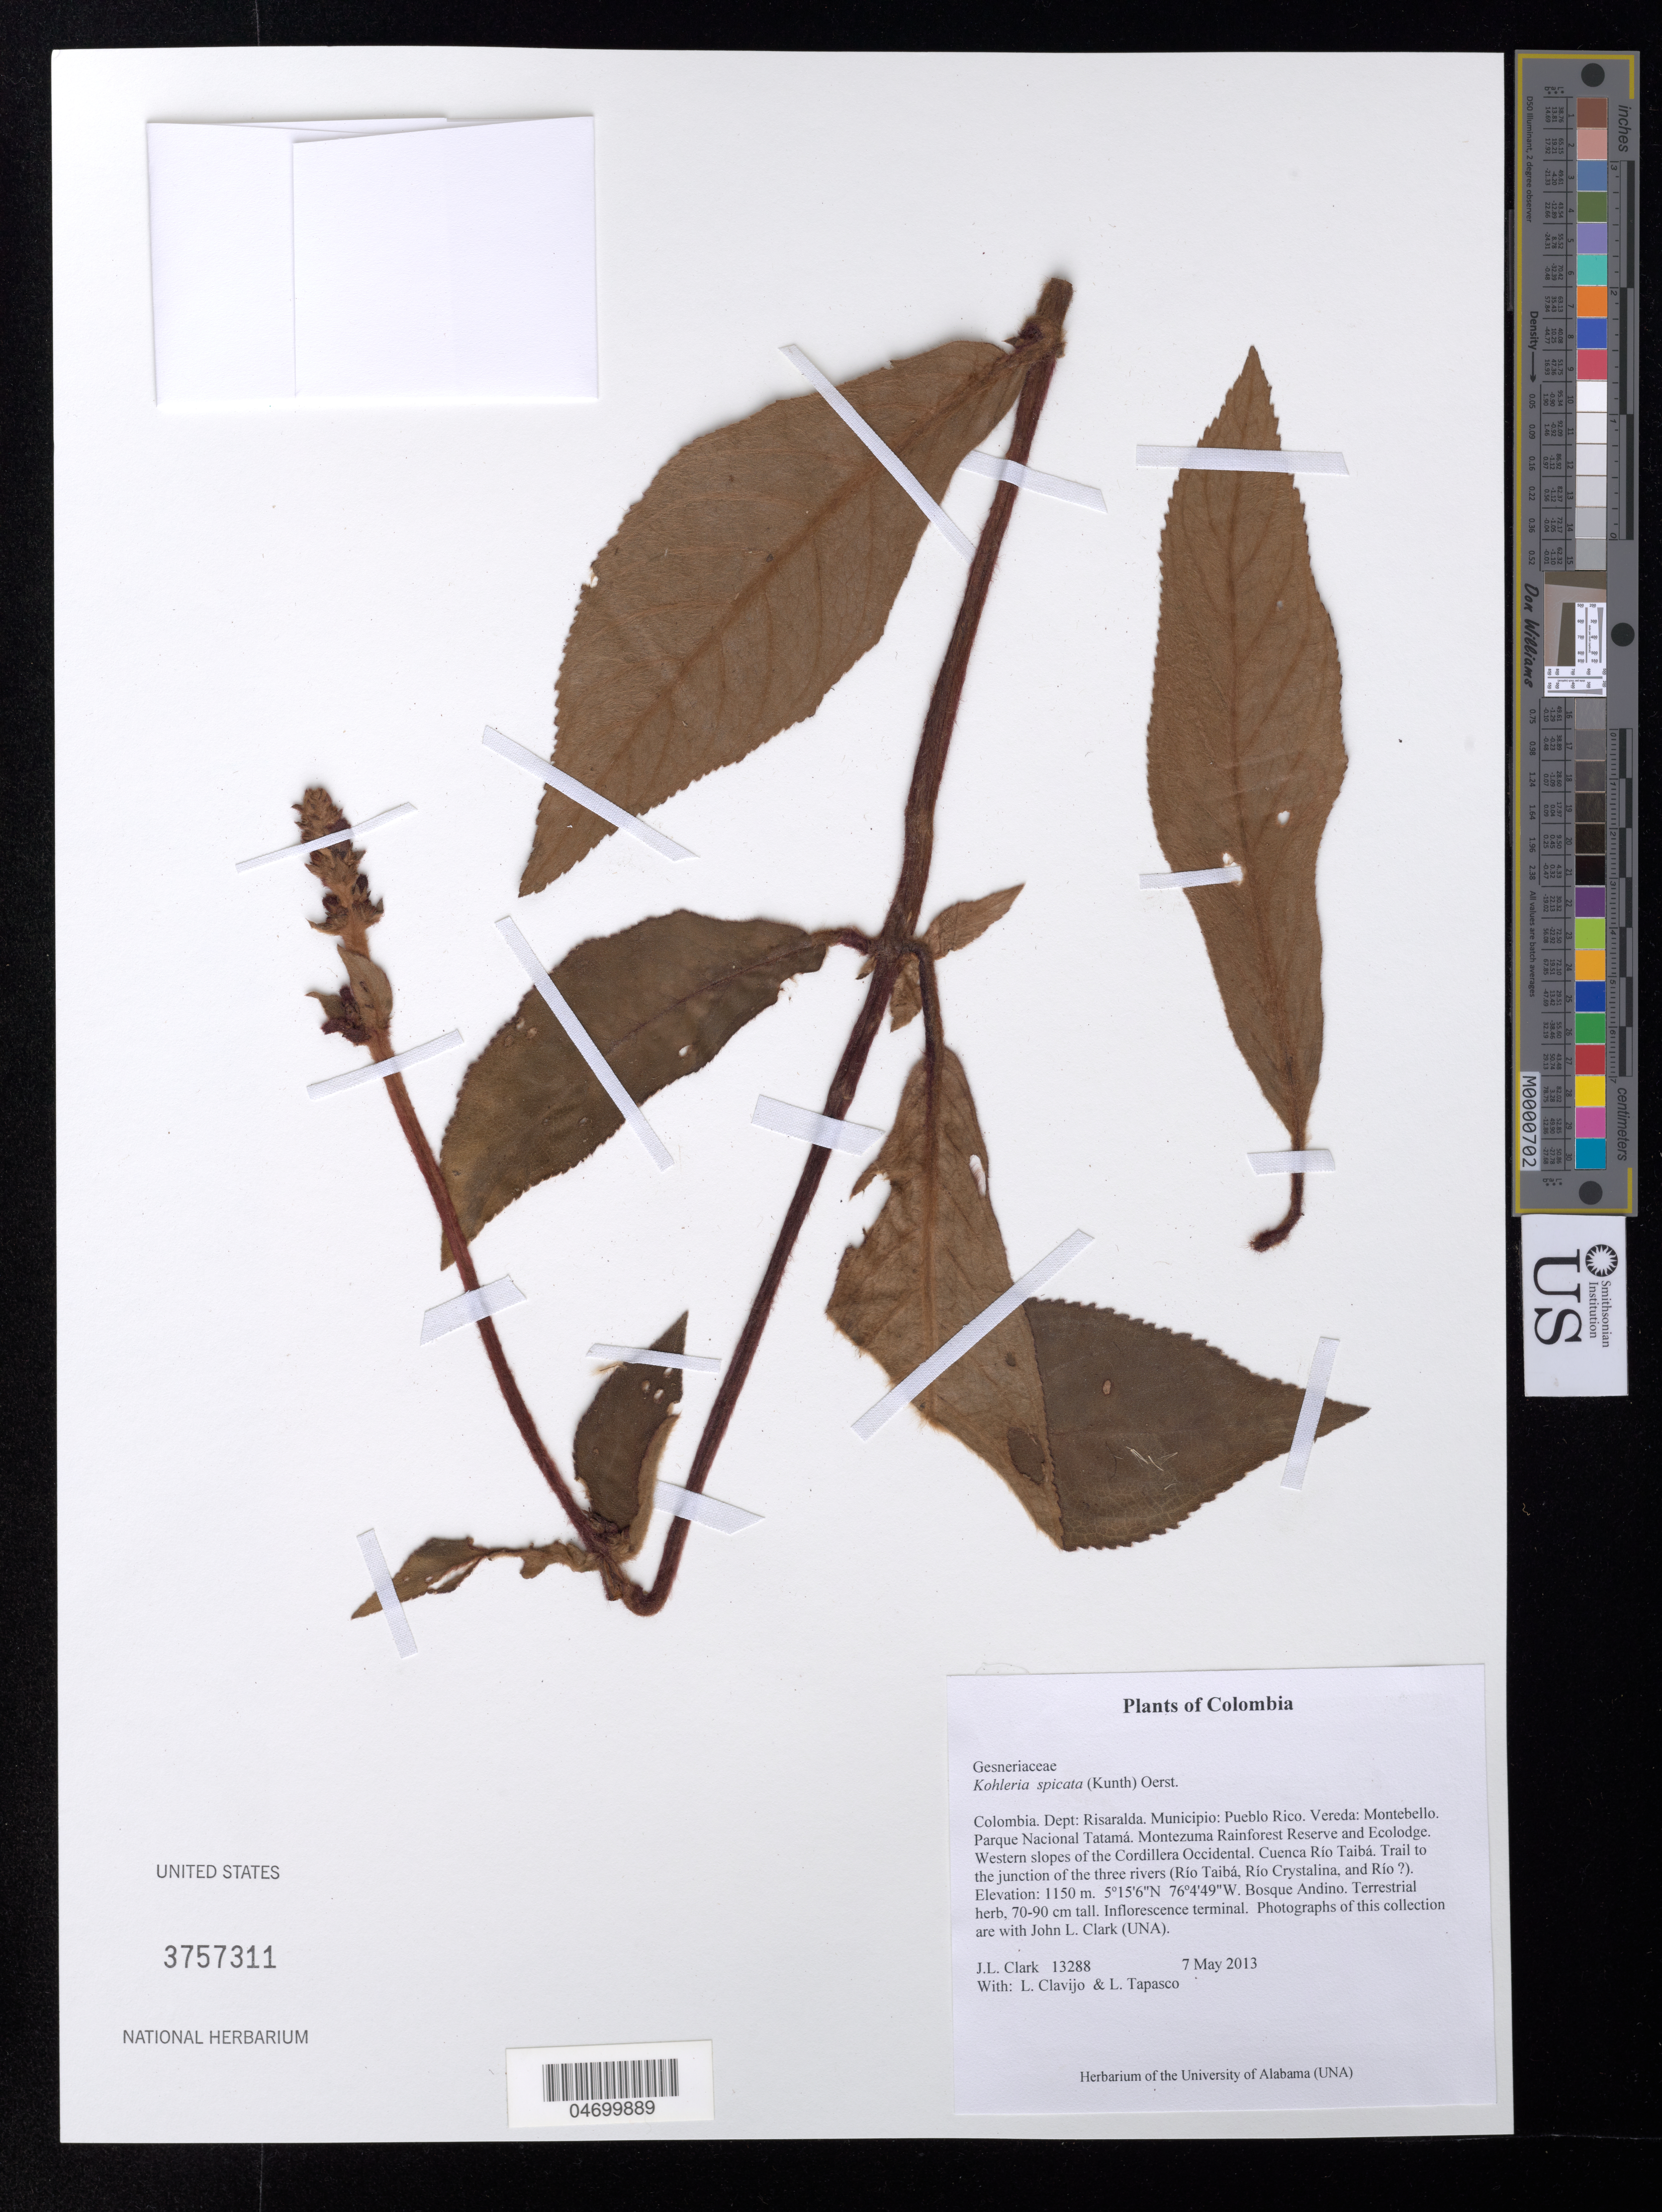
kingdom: Plantae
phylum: Tracheophyta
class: Magnoliopsida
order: Lamiales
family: Gesneriaceae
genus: Kohleria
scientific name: Kohleria spicata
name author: (Kunth) Oerst.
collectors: J. L. Clark, L. Clavijo & D. Olstein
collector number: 13288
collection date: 2013-05-07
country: Colombia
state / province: Risaralda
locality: Dept: Risaralda. Municipio: Pueblo Rico. Vereda: Montebello. Parque Nacional Tatamá. Montezuma Rainforest Reserve and Ecolodge. Western slopes of the Cordillera Occidental. Cuenca Río Taiba. Trail to the junction of the three rivers (Río Taibá, Río Crystalina, and Río ?).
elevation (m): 1150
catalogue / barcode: US 3757311